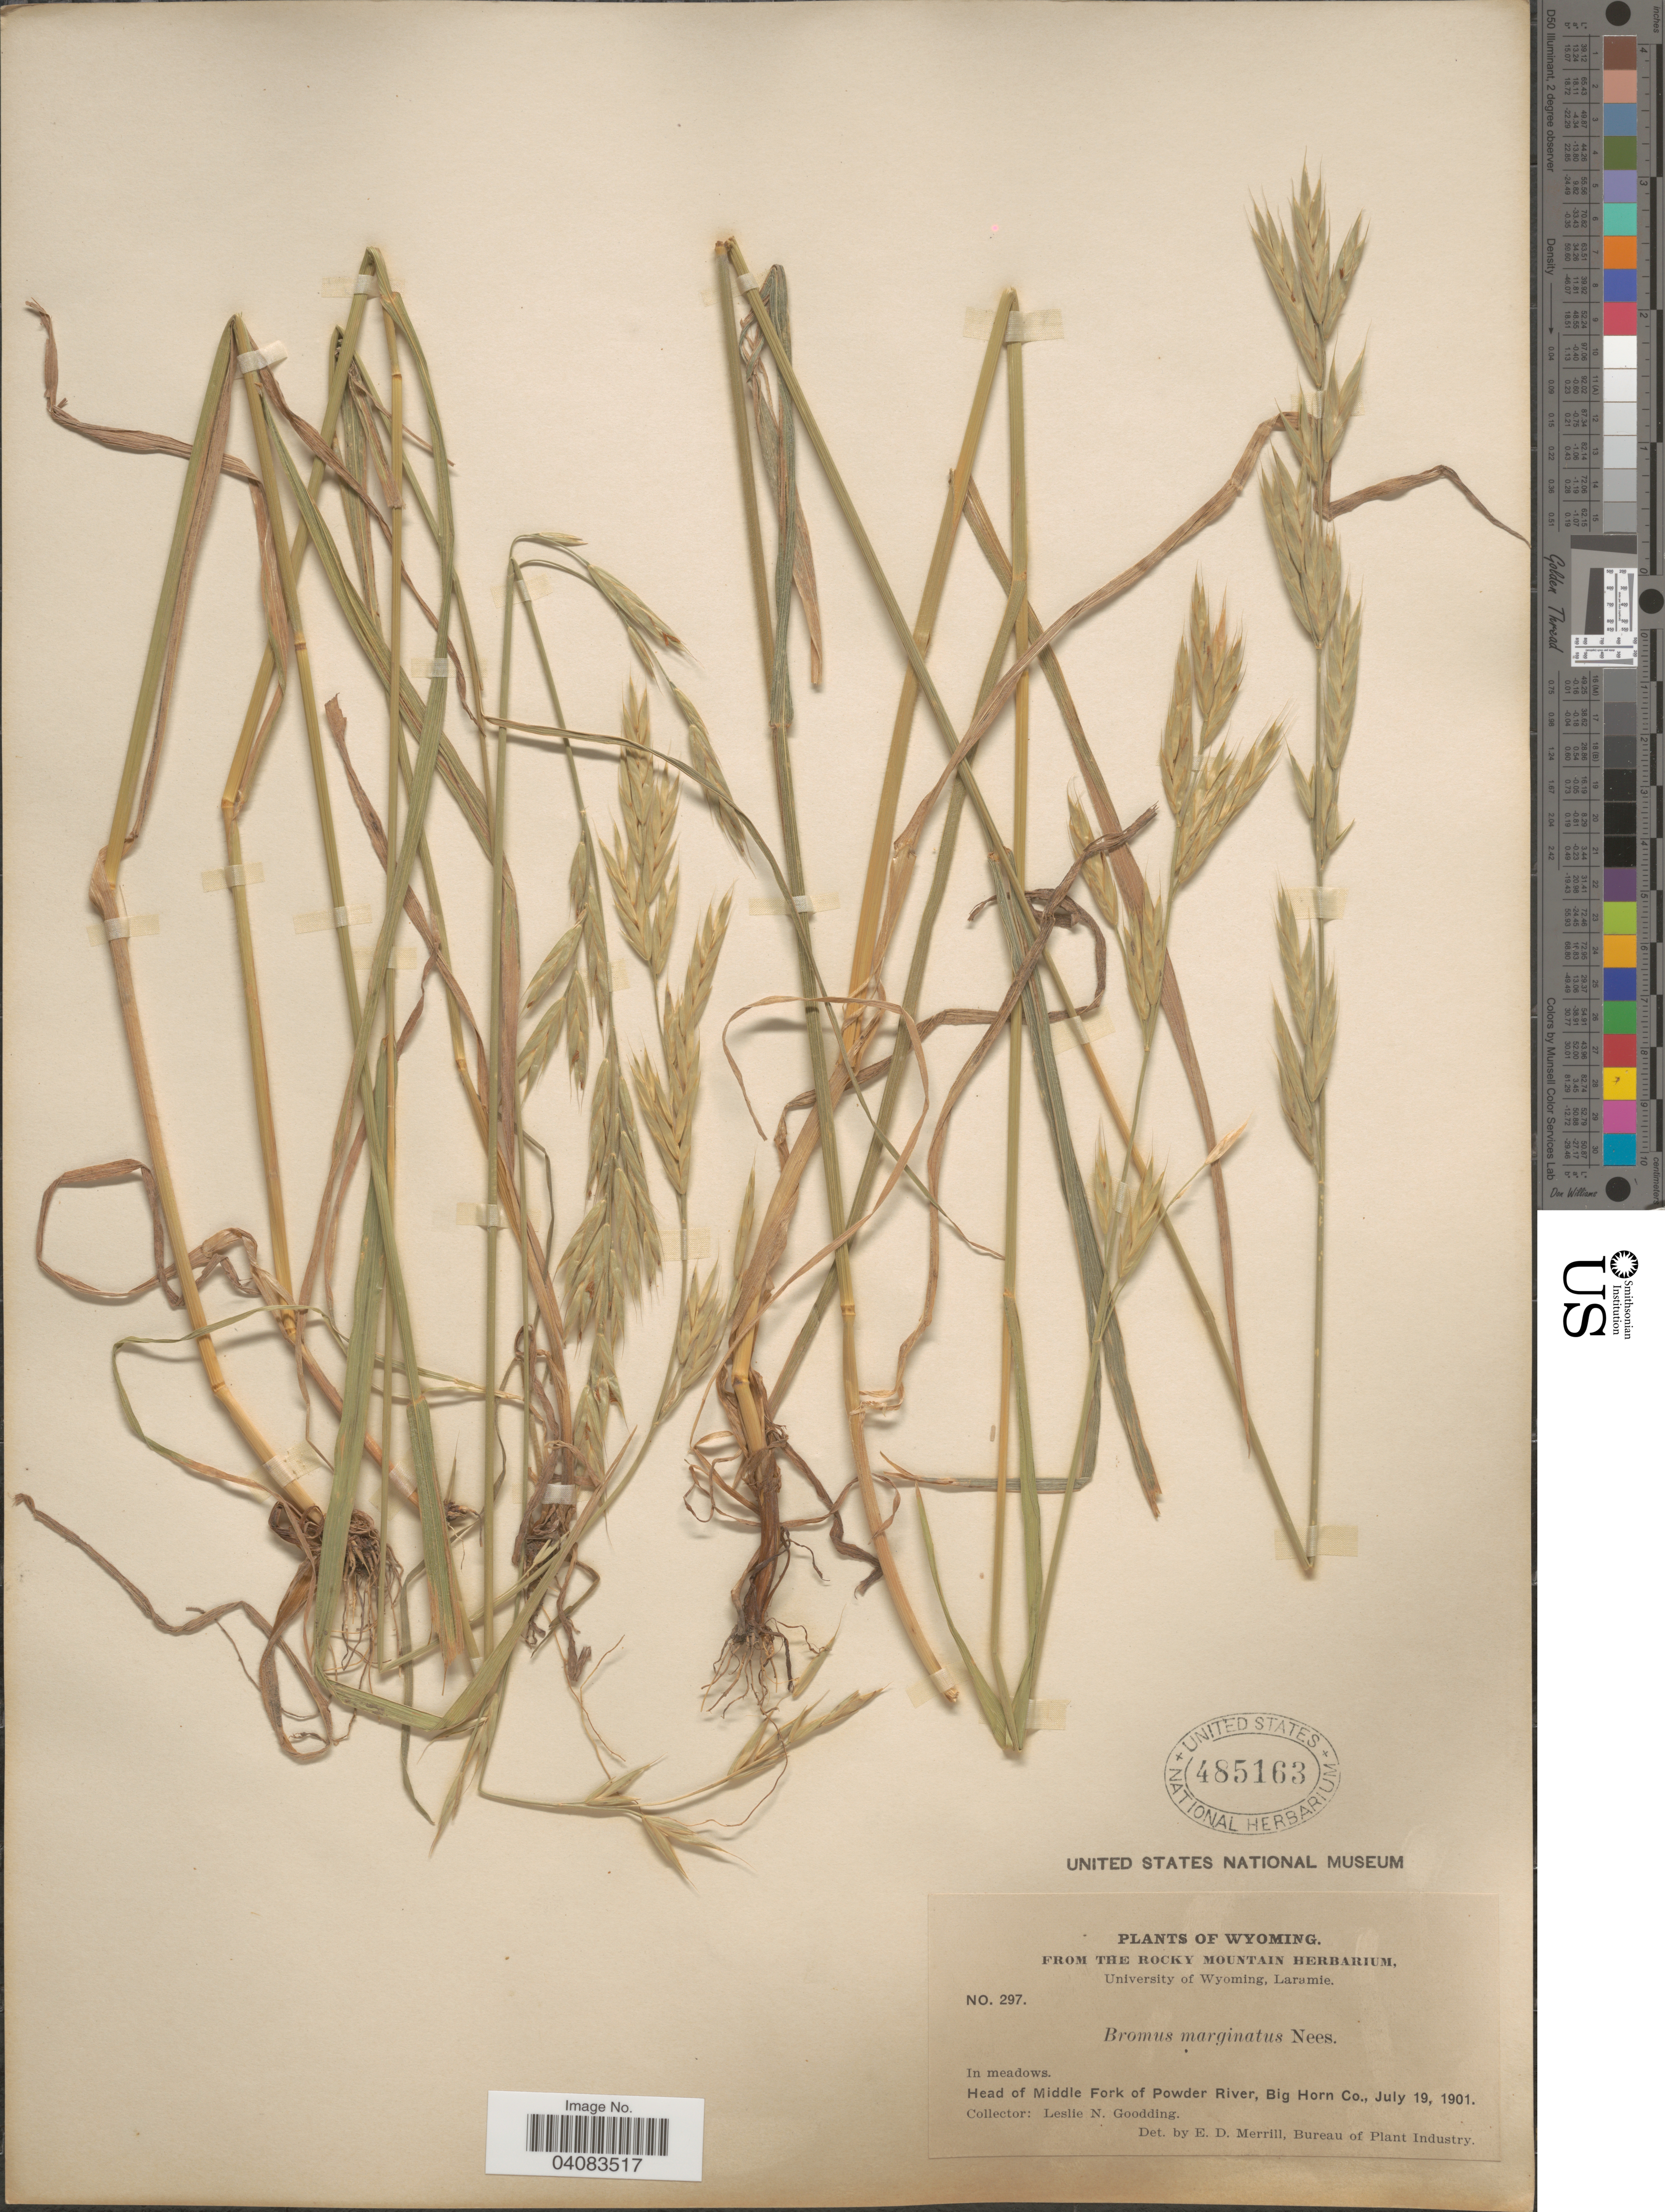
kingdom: Plantae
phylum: Tracheophyta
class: Liliopsida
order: Poales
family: Poaceae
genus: Bromus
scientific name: Bromus marginatus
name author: Nees ex Steud.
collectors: L. N. Goodding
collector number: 297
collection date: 1901-07-19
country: United States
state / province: Wyoming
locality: In meadows. Head of Middle Fork of Powder River, Big Horn Co.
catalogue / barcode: US 485163